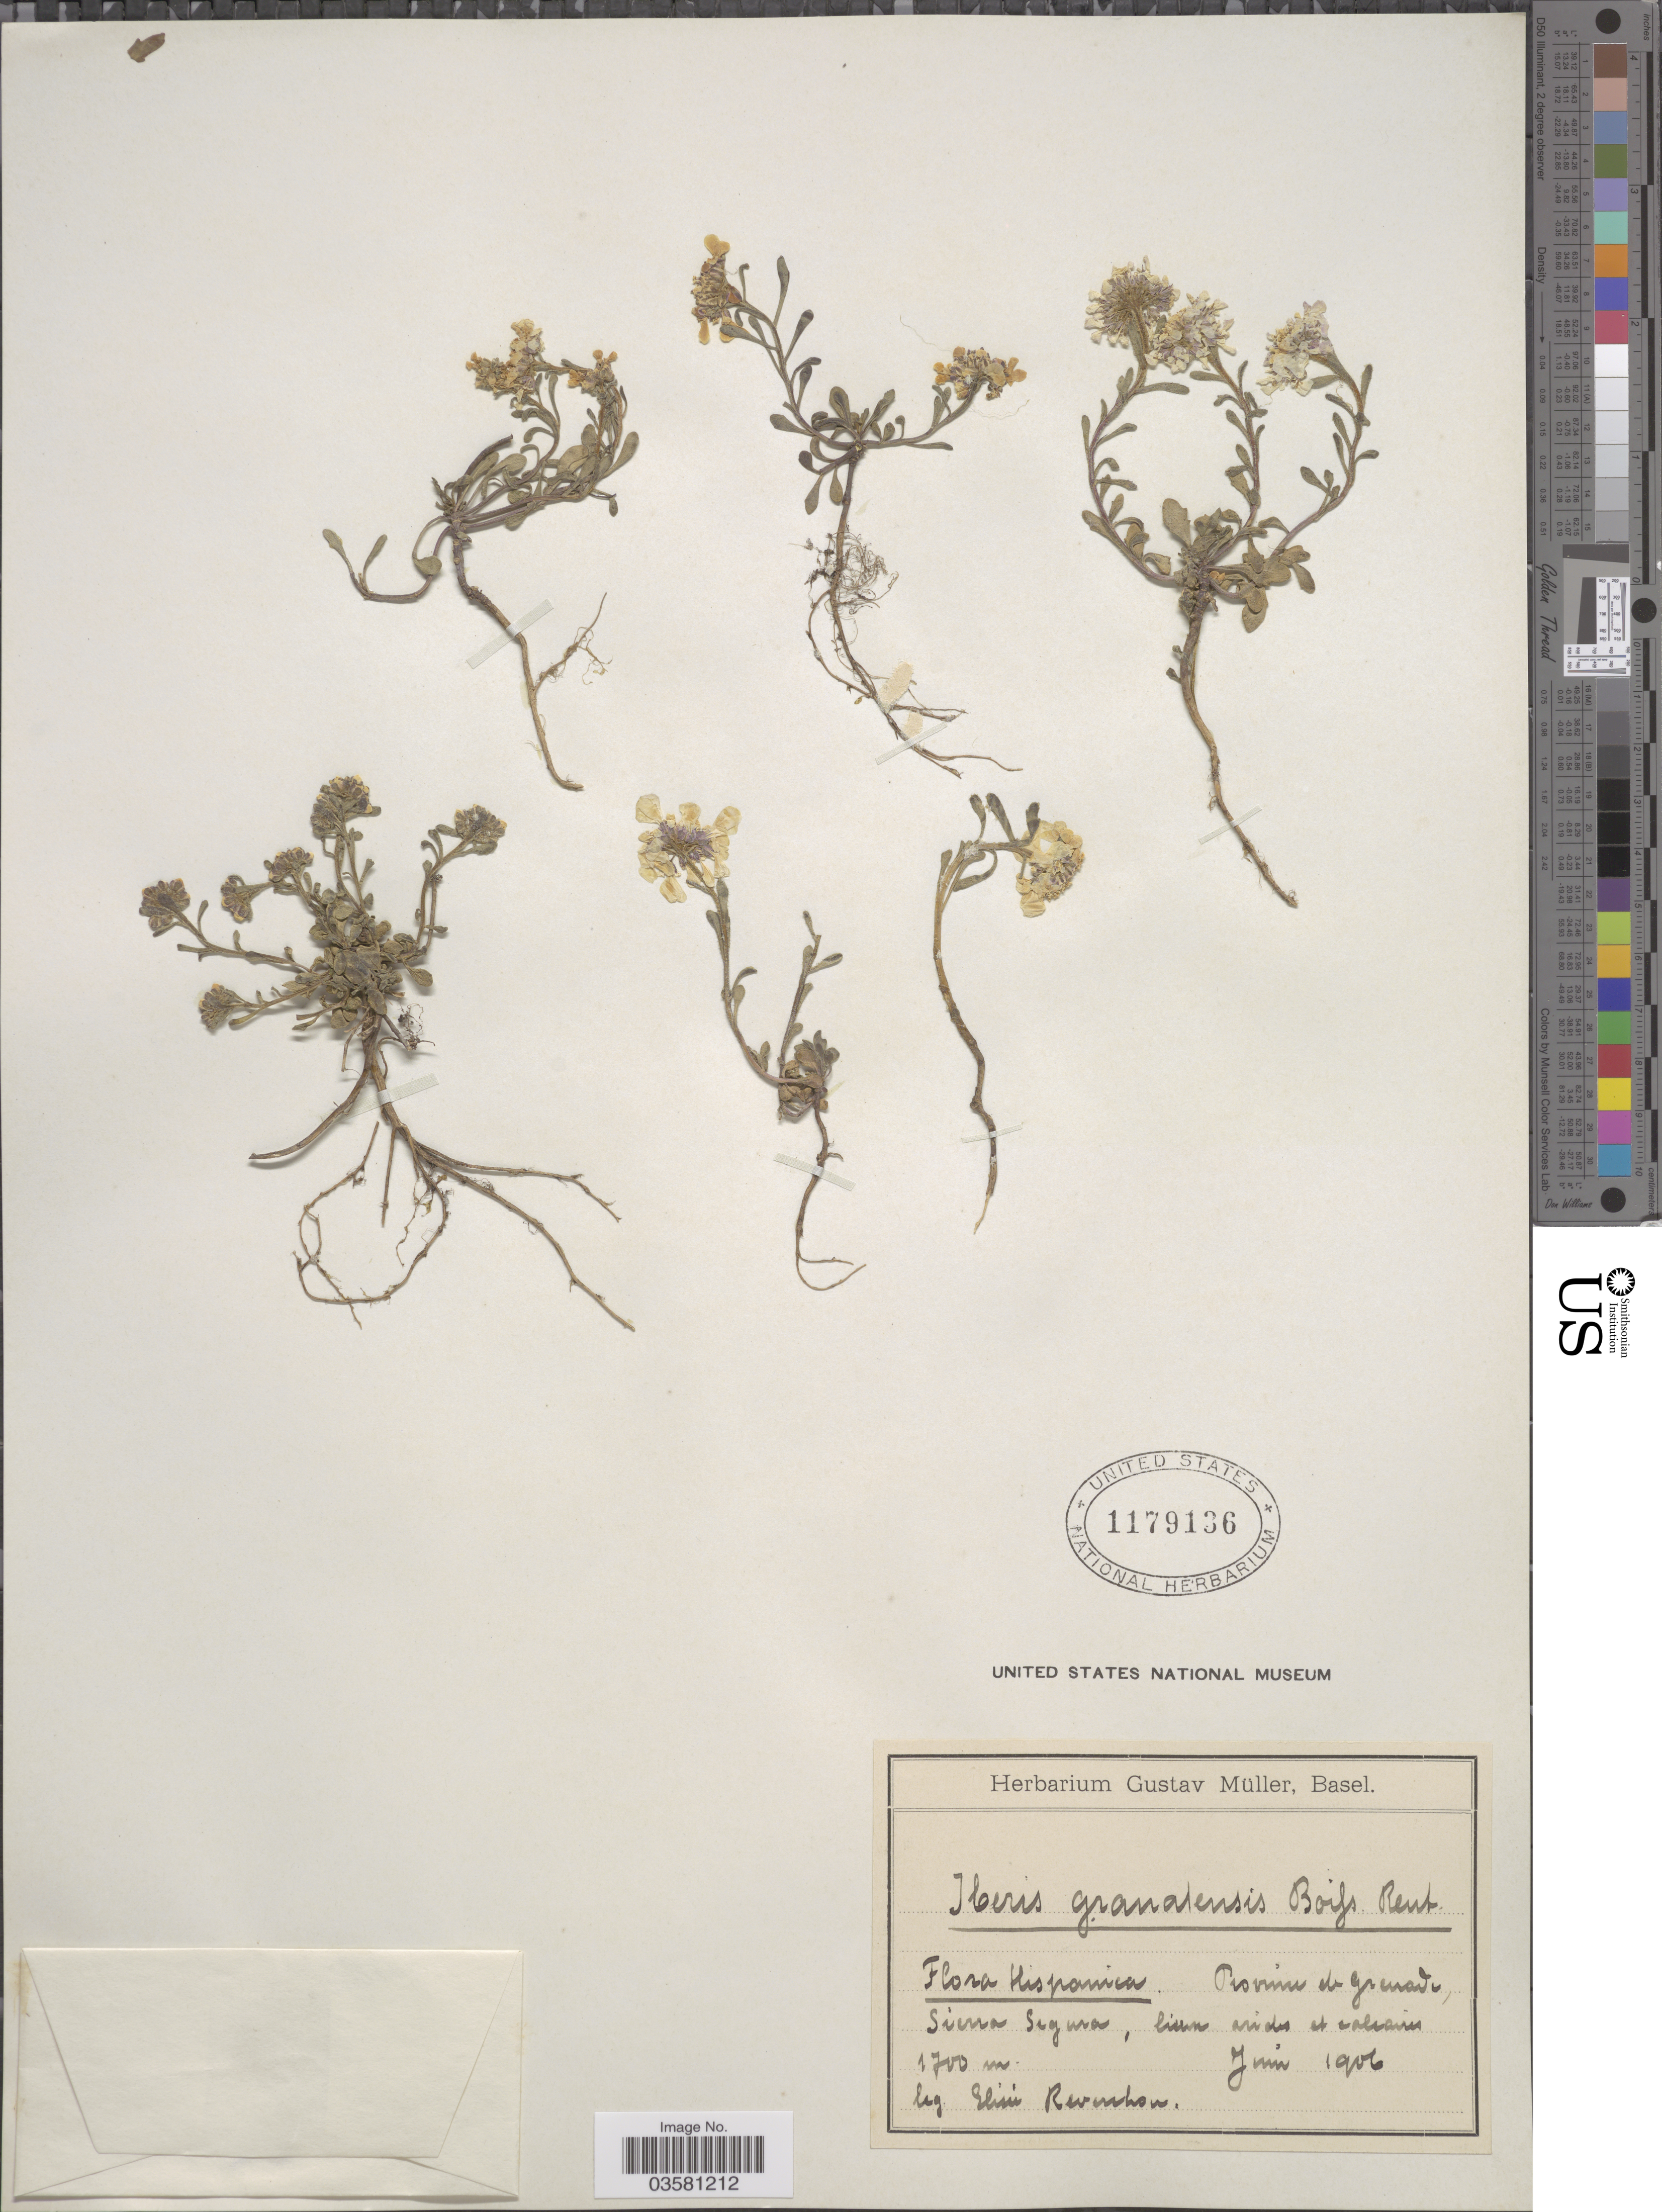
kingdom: Plantae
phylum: Tracheophyta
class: Magnoliopsida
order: Brassicales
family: Brassicaceae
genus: Iberis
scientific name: Iberis granatensis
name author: Boiss. & Reut.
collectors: E. Reverchon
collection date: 1906-06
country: Spain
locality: Hispanica. Province de Grenade, Sierra Segura, lieux arides et calcareis.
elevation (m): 1700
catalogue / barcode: US 1179136